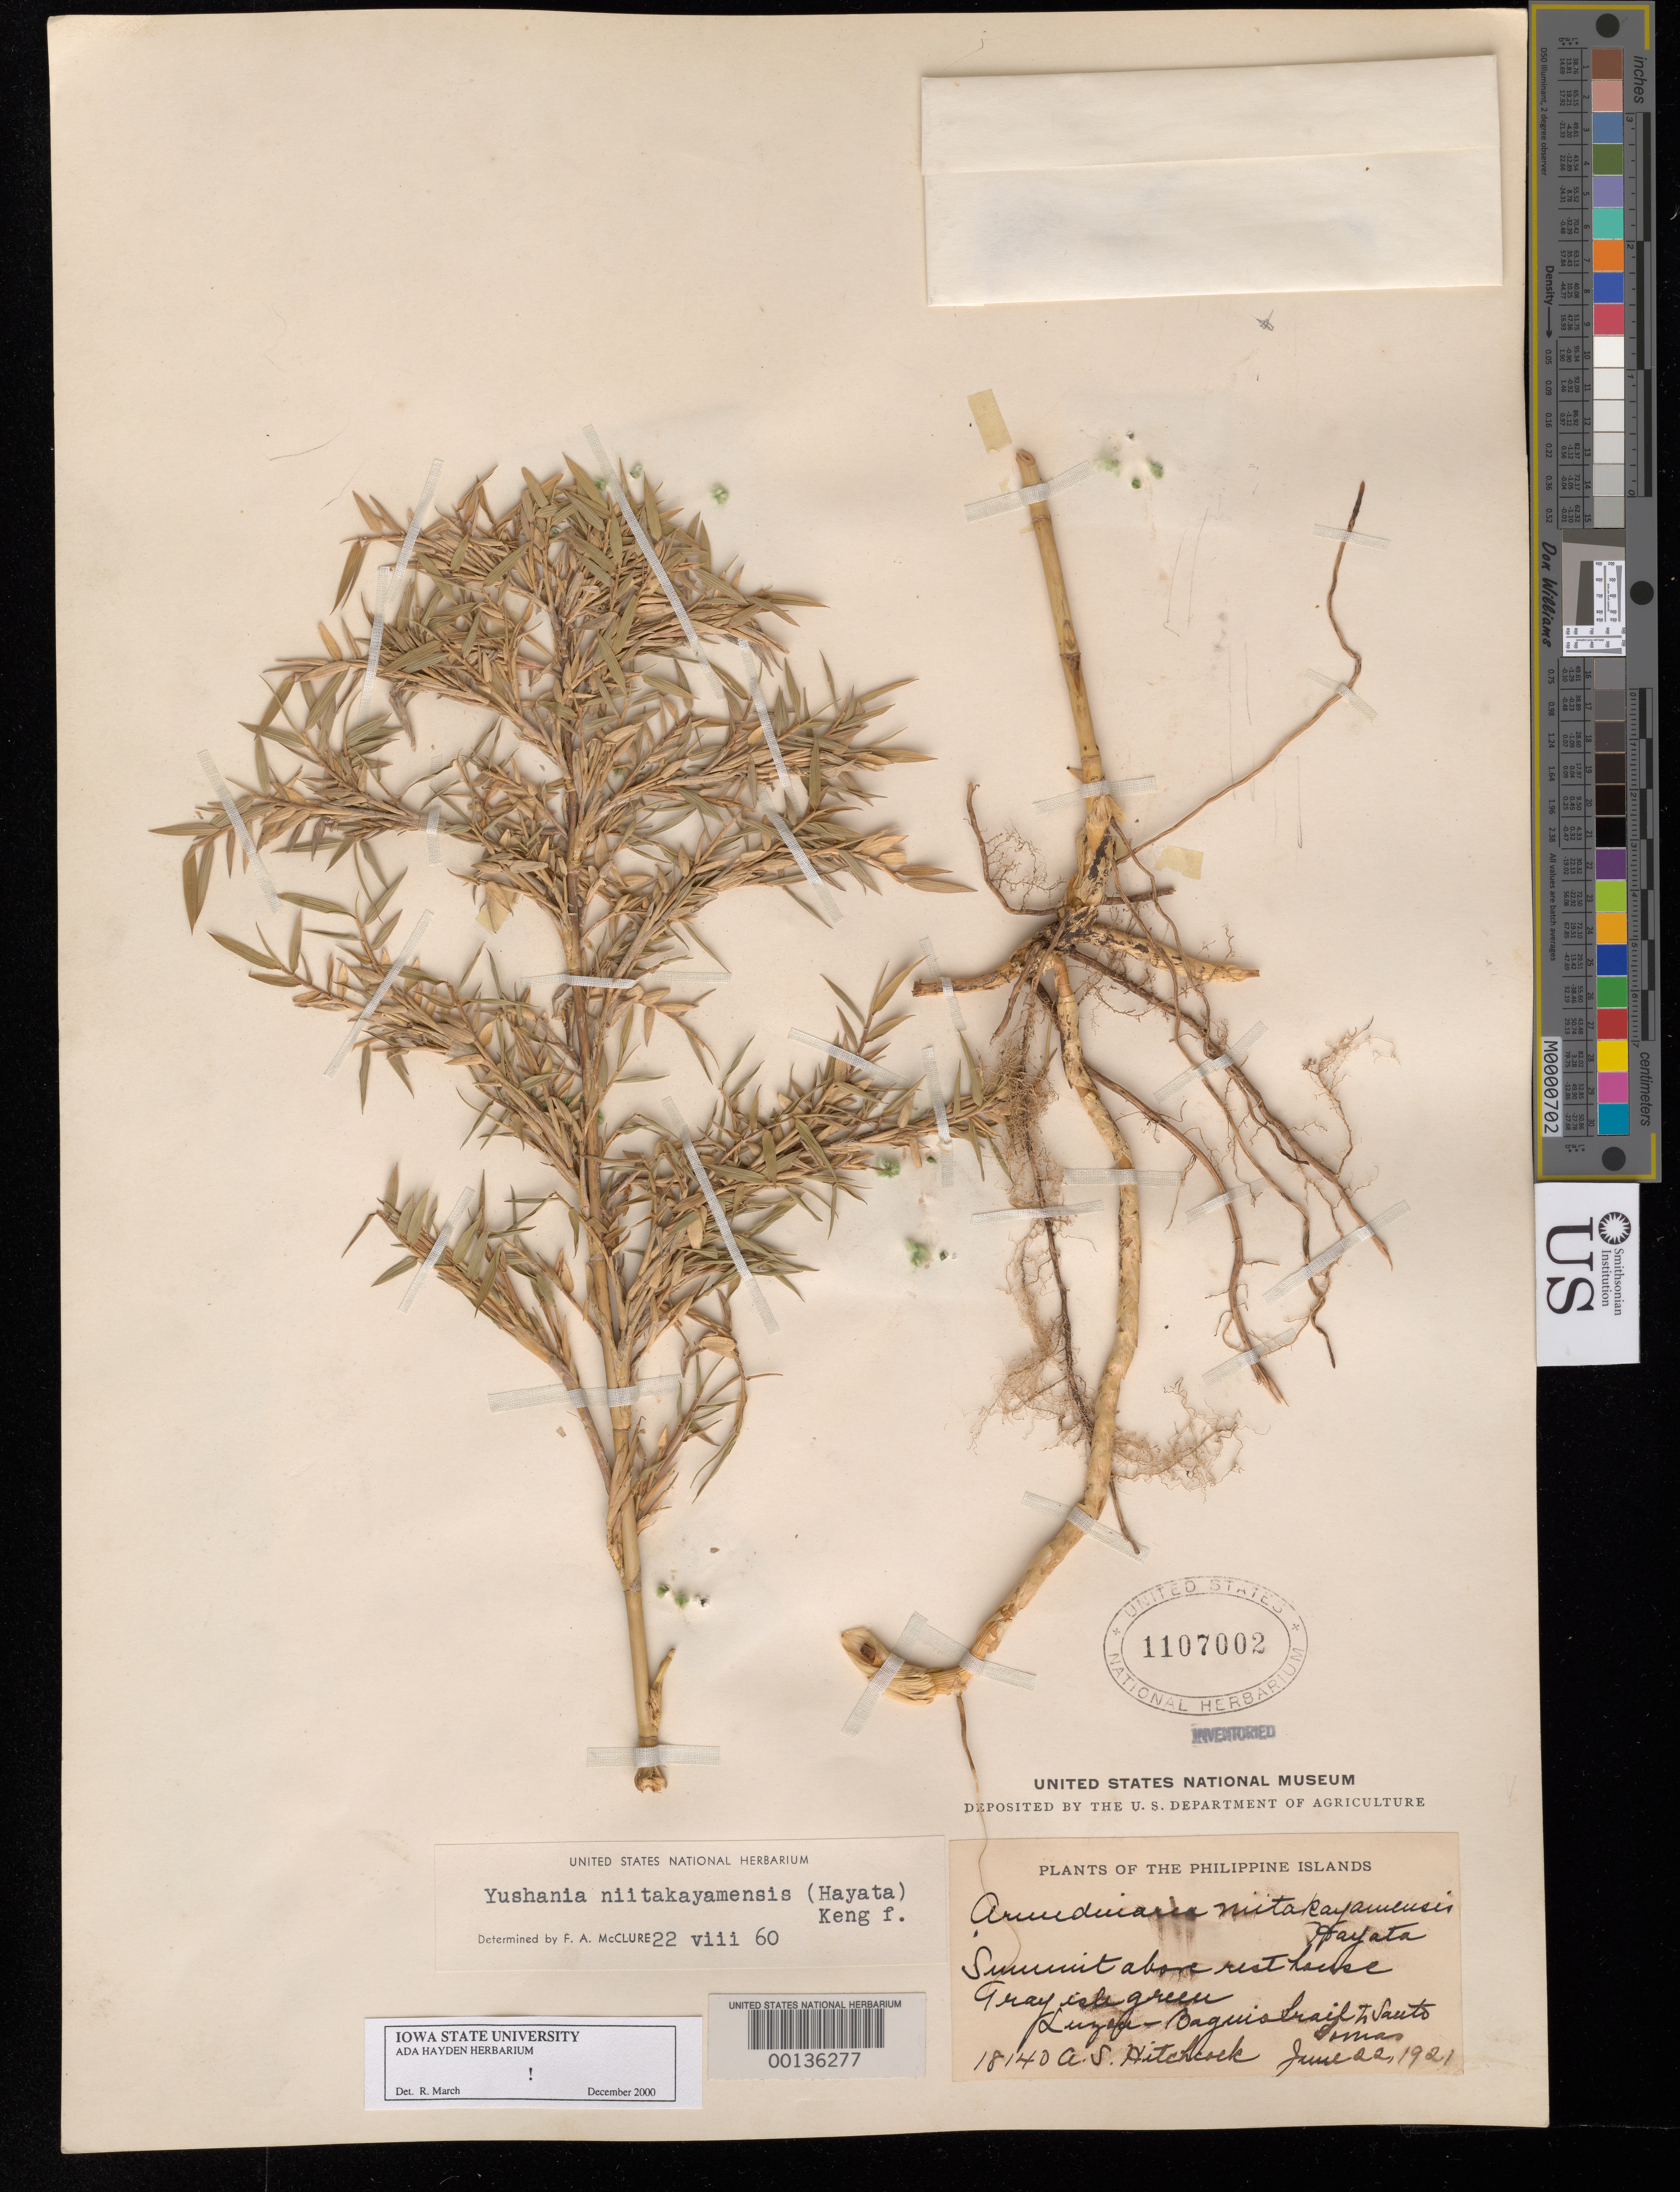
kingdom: Plantae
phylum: Tracheophyta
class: Liliopsida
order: Poales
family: Poaceae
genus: Yushania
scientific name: Yushania aztecorum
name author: McClure & E.W. Sm.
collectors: A. S. Hitchcock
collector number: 18140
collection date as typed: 22 Jun 1921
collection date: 1921-06-22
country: Philippines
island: Luzon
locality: Baguio trail to santo tomas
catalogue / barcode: US 1107002